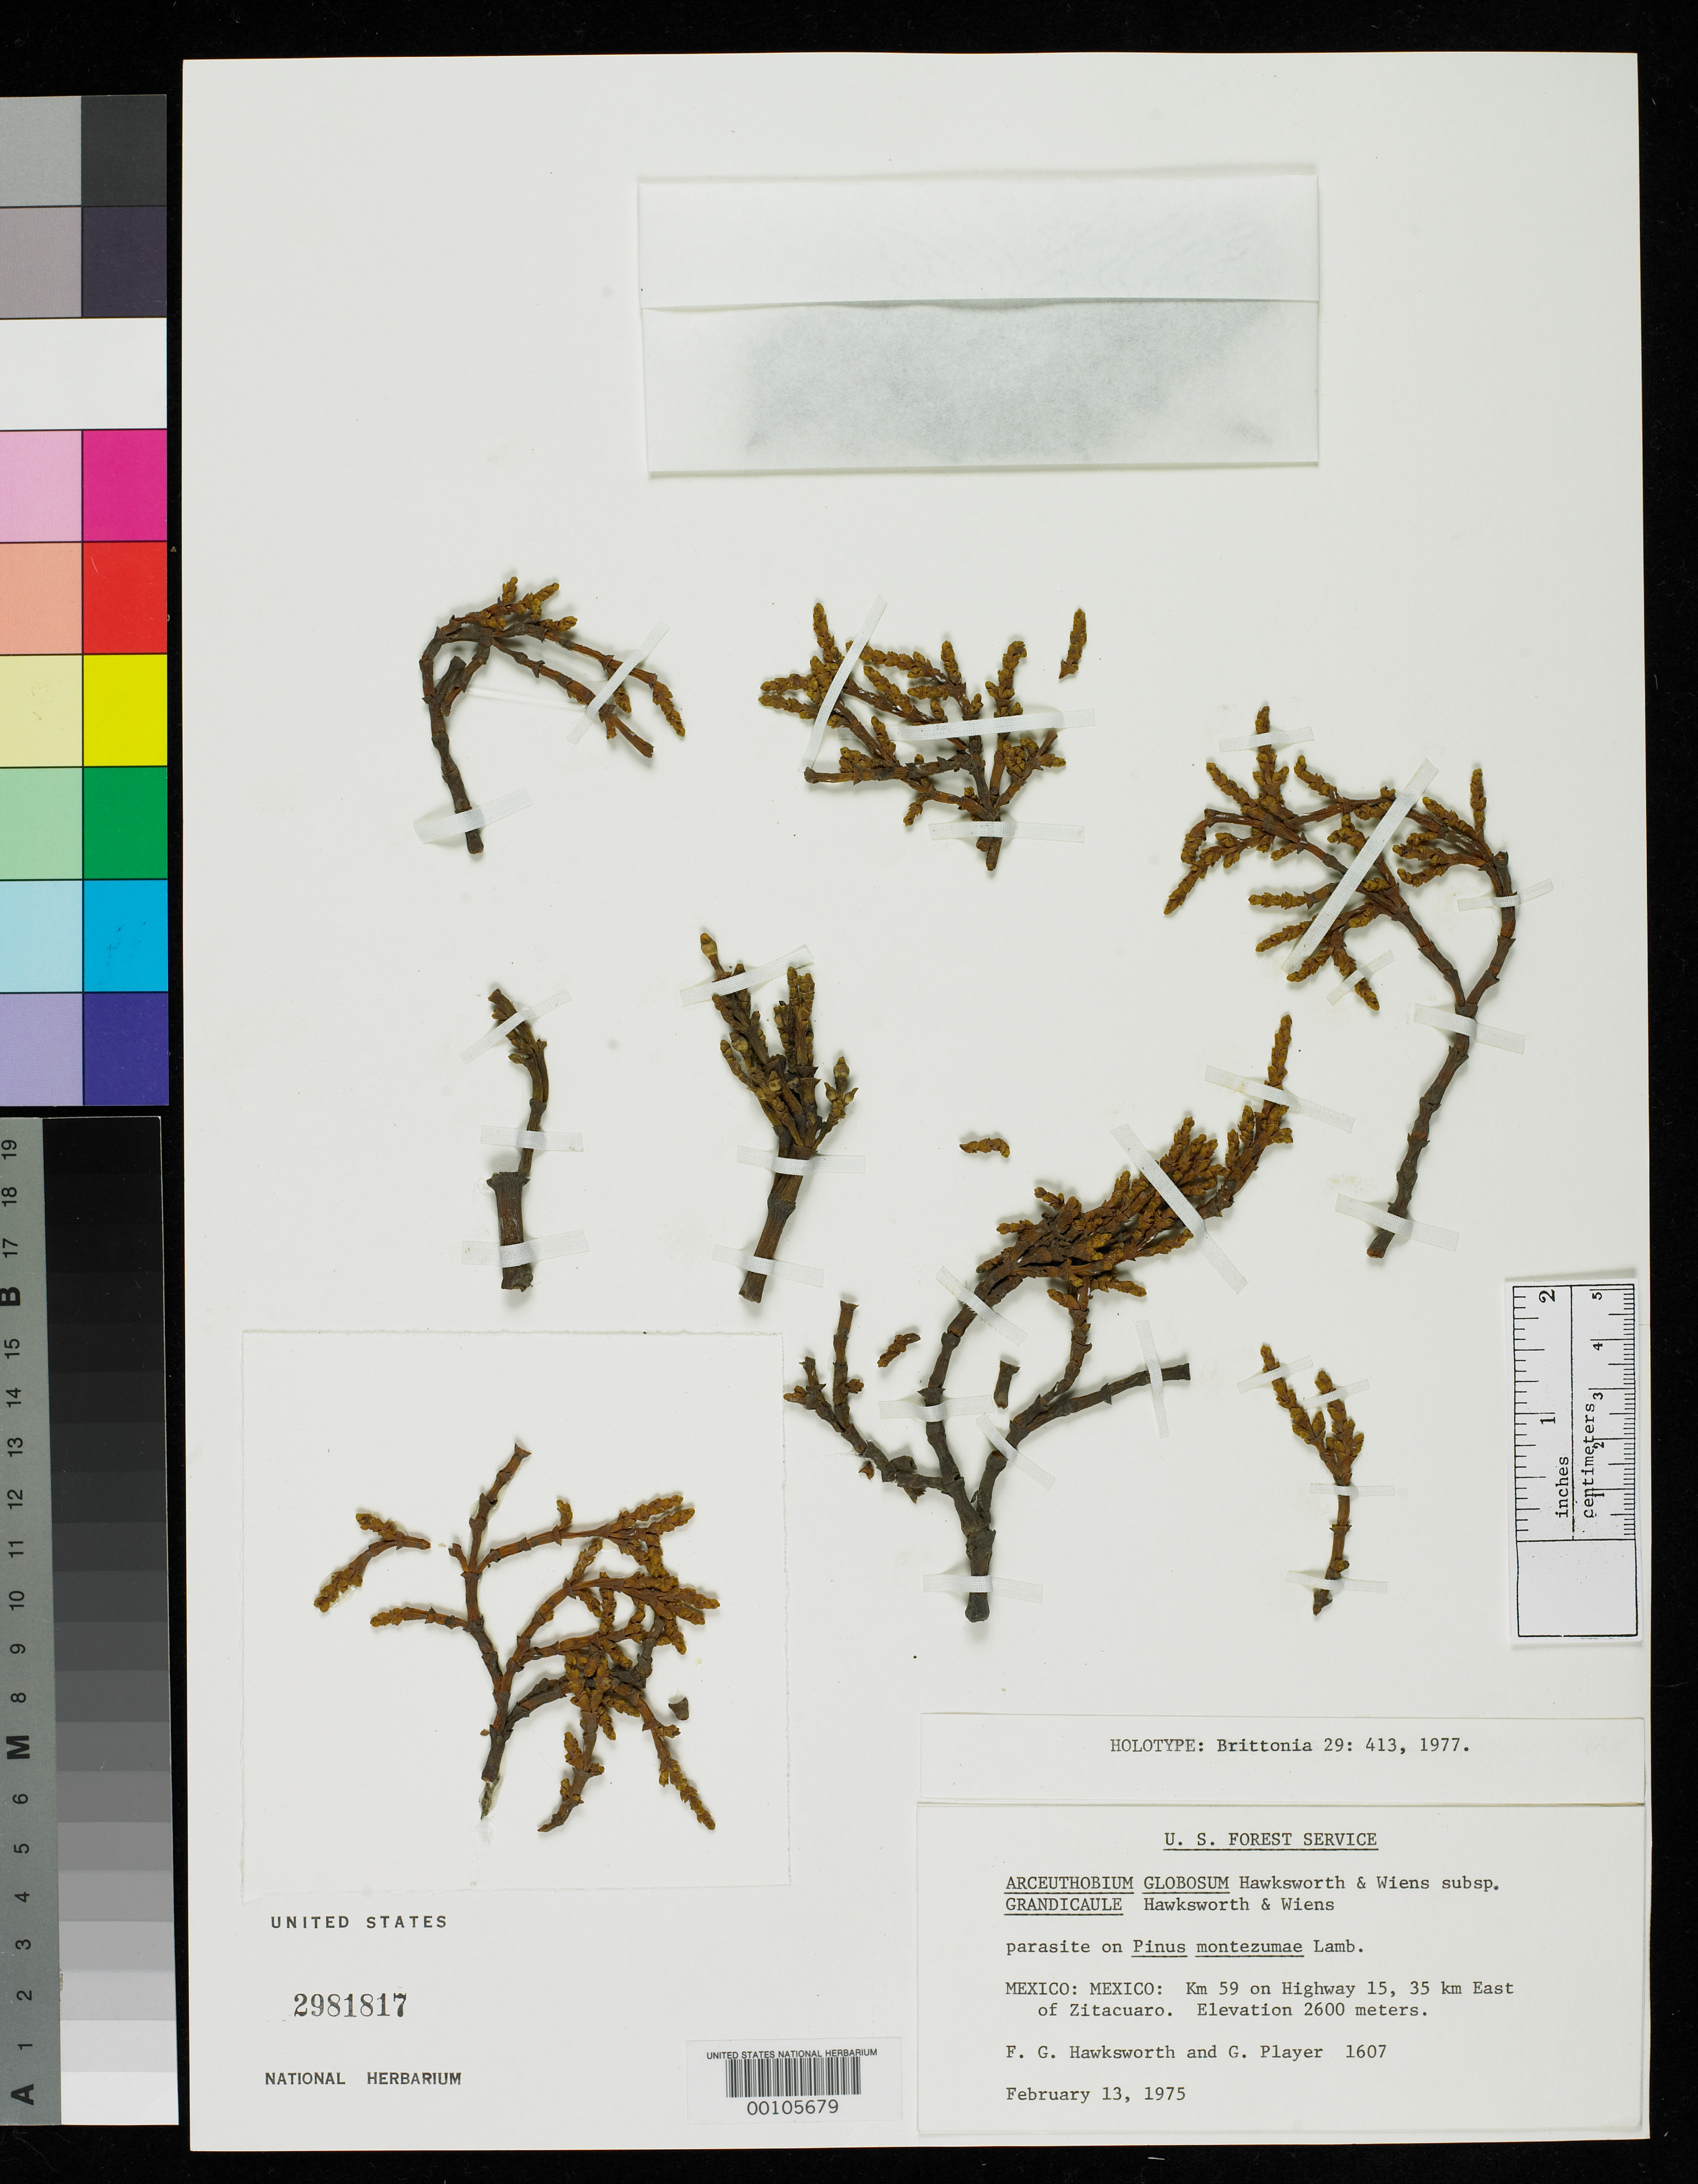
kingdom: Plantae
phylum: Tracheophyta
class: Magnoliopsida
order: Santalales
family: Viscaceae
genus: Arceuthobium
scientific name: Arceuthobium globosum subsp. grandicaule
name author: Hawksw. & Wiens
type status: Holotype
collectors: F. G. Hawksworth & G. Player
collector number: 1607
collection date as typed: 13 Feb 1975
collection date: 1975-02-13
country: Mexico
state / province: México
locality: Km 59 on highway 15, 35 km E of Zitacuaro.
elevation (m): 2600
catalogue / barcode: US 2981817